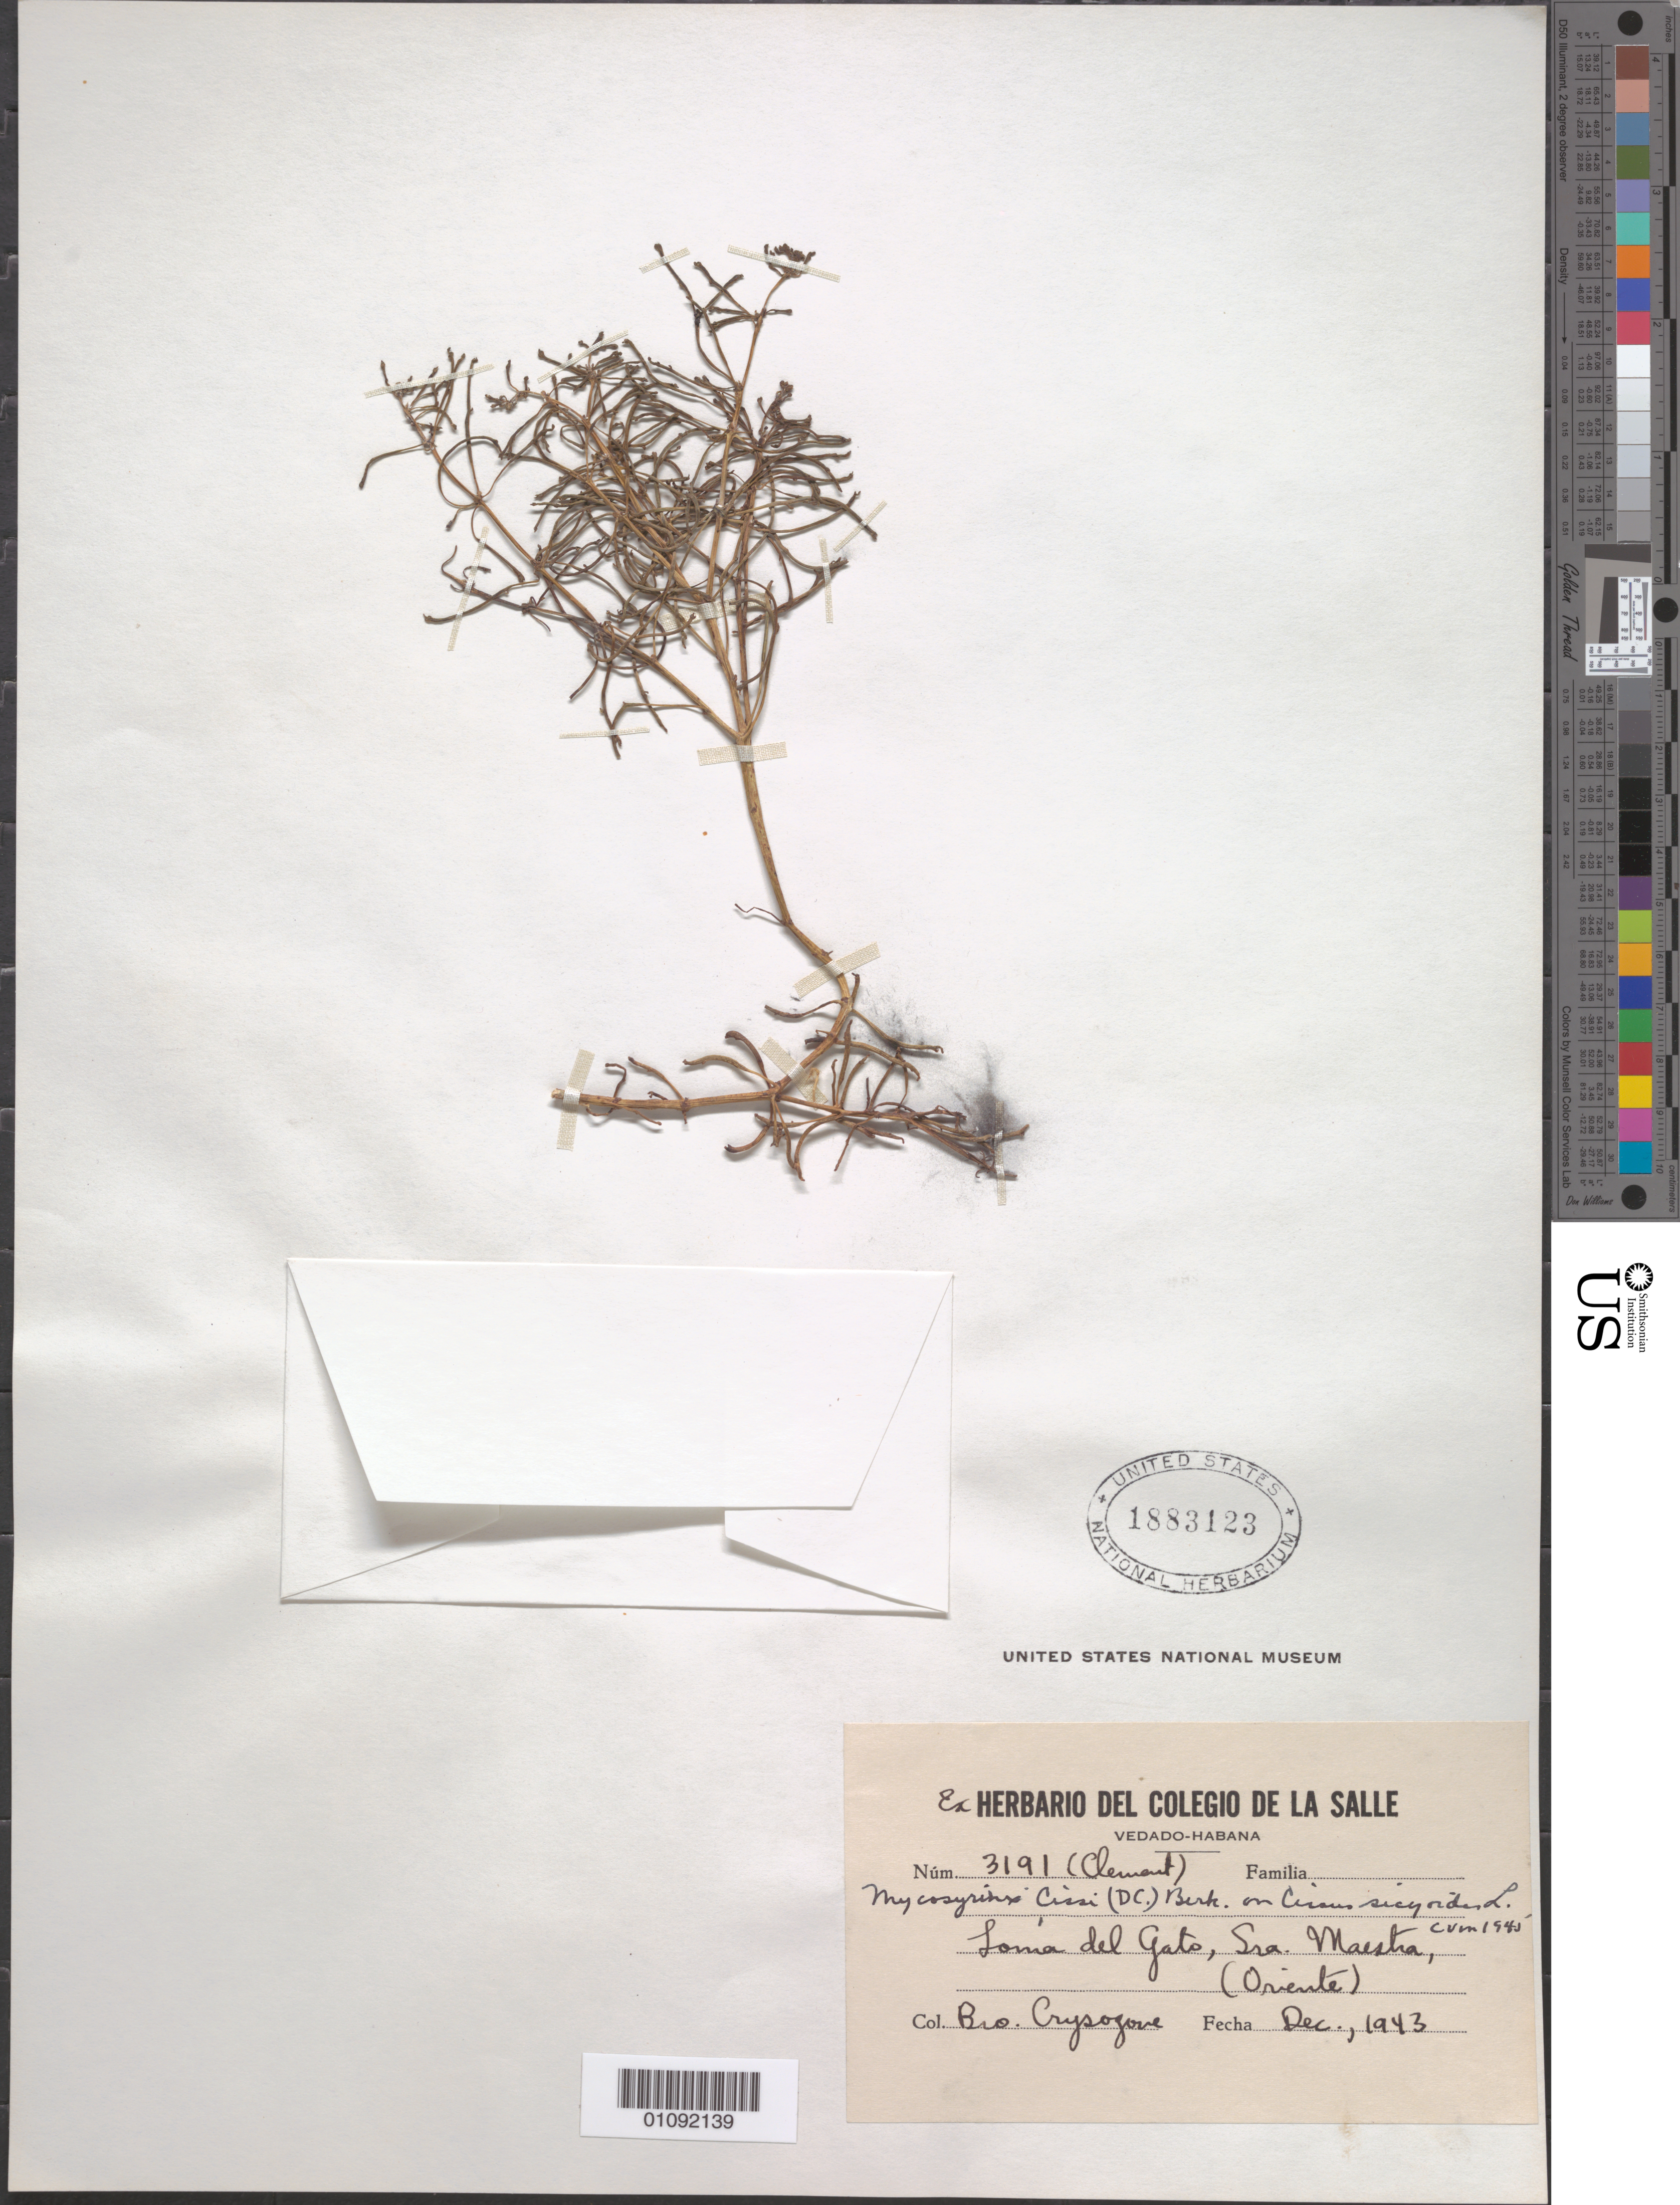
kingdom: Plantae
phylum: Tracheophyta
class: Magnoliopsida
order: Vitales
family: Vitaceae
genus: Cissus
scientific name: Cissus verticillata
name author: (L.) Nicolson & C.E. Jarvis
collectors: B. Chrysogone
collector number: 3191 (Clement)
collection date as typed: Dec 1943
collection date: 1943-12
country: Cuba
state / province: Granma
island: Cuba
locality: Loma del Gato, Sra Maestra (Oriente)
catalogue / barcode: US 1883123